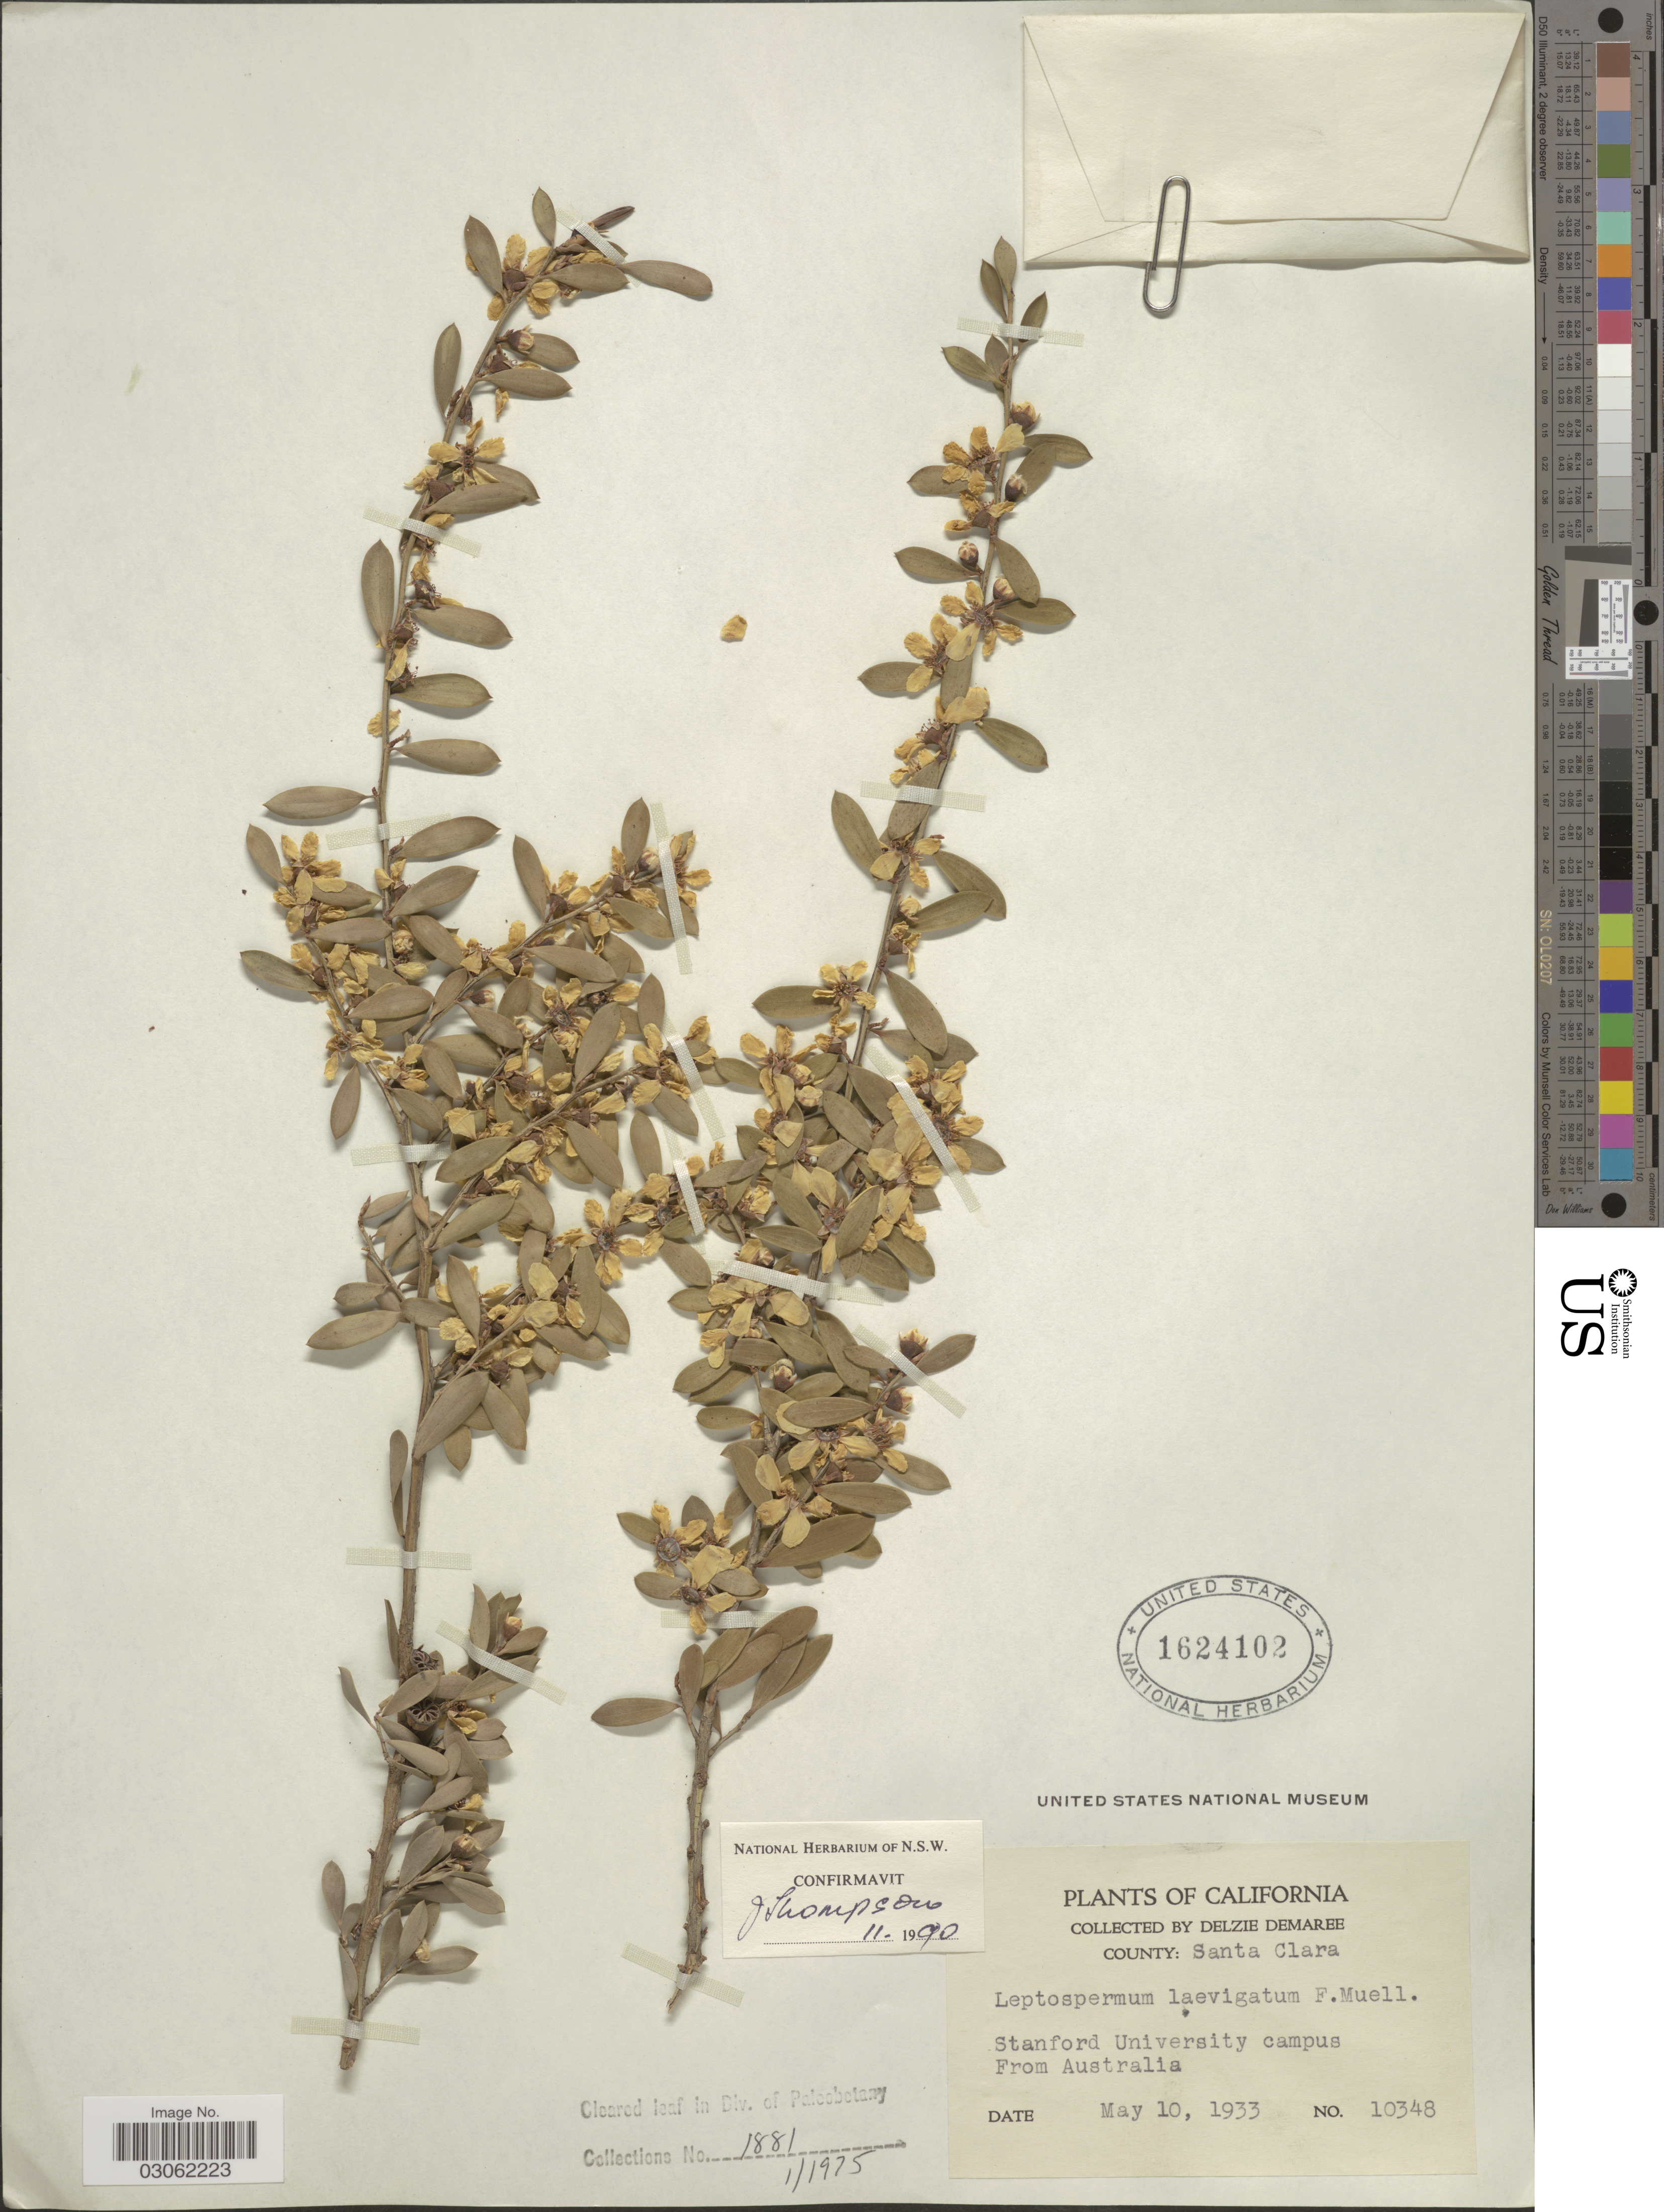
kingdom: Plantae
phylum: Tracheophyta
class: Magnoliopsida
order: Myrtales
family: Myrtaceae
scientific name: Gaudium laevigatum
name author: (Gaertn.) P.G. Wilson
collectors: D. Demaree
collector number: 10348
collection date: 1933-05-10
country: United States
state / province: California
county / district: Santa Clara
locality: County: Santa Clara. Stanford University campus.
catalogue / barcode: US 1624102